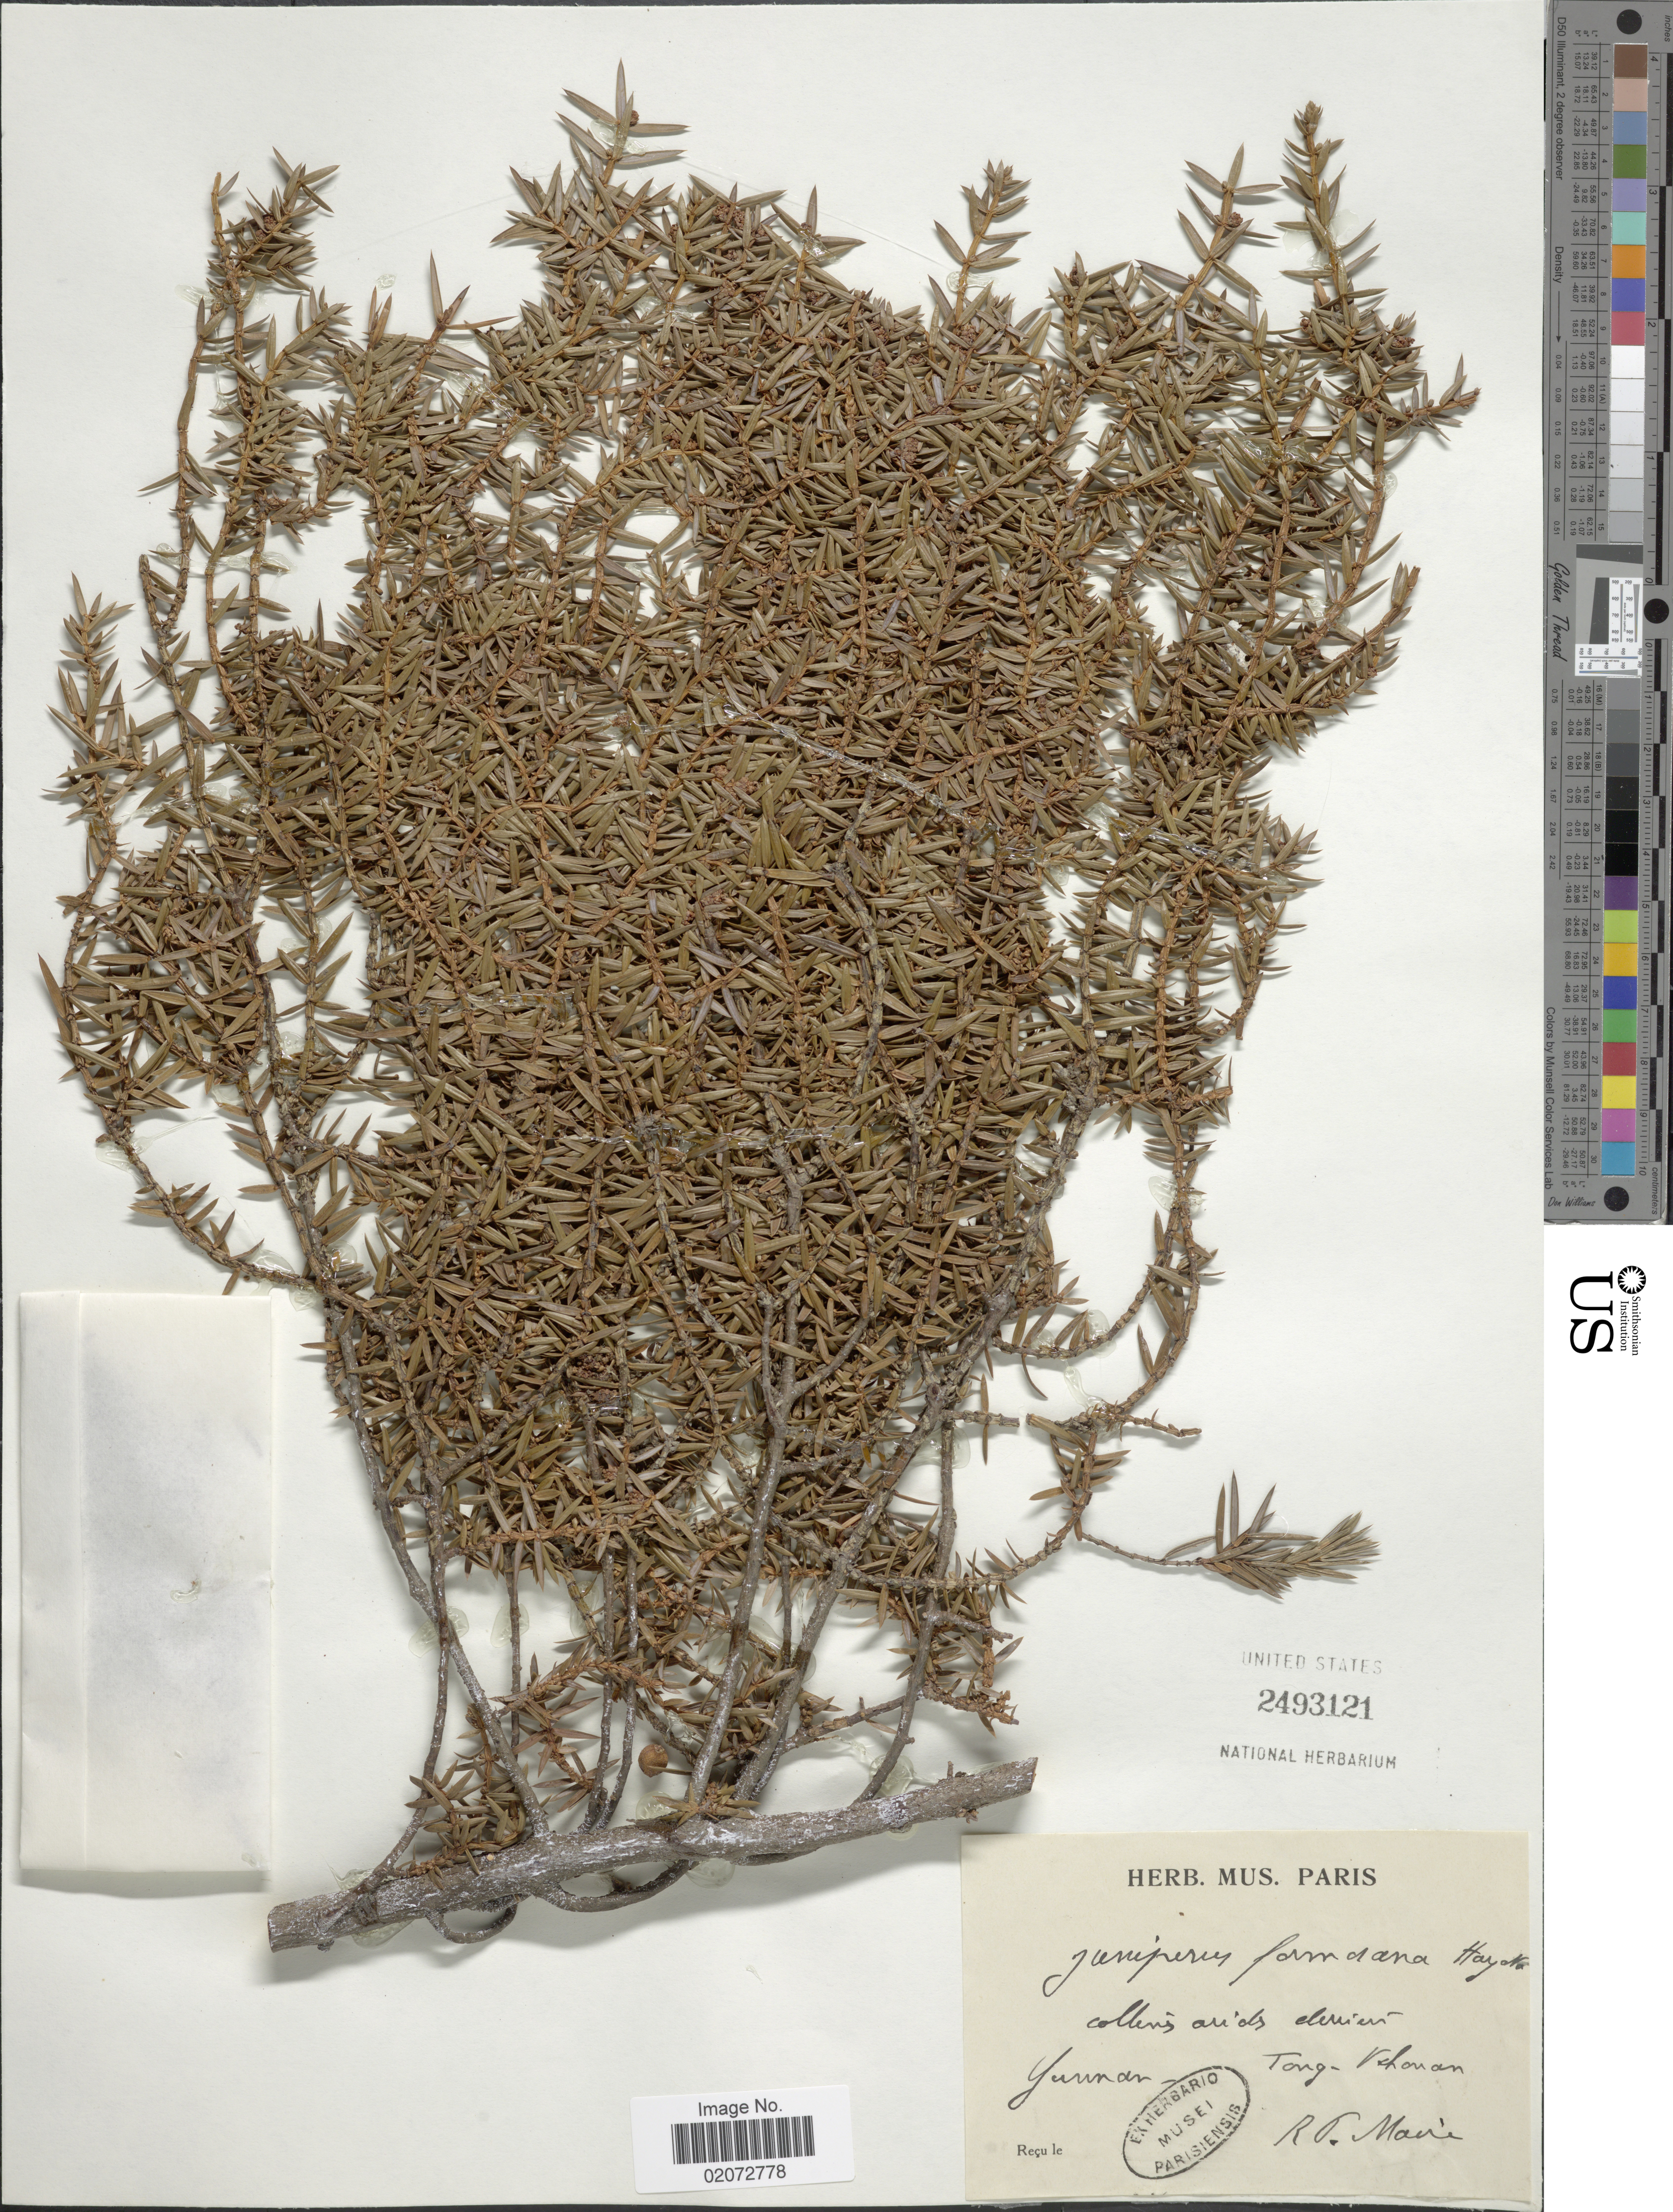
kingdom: Plantae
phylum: Tracheophyta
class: Pinopsida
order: Pinales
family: Cupressaceae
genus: Juniperus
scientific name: Juniperus formosana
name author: Hayata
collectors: R.-P. Maire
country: China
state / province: Yunnan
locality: Tong-Vehouan [interpreted]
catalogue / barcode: US 2493121